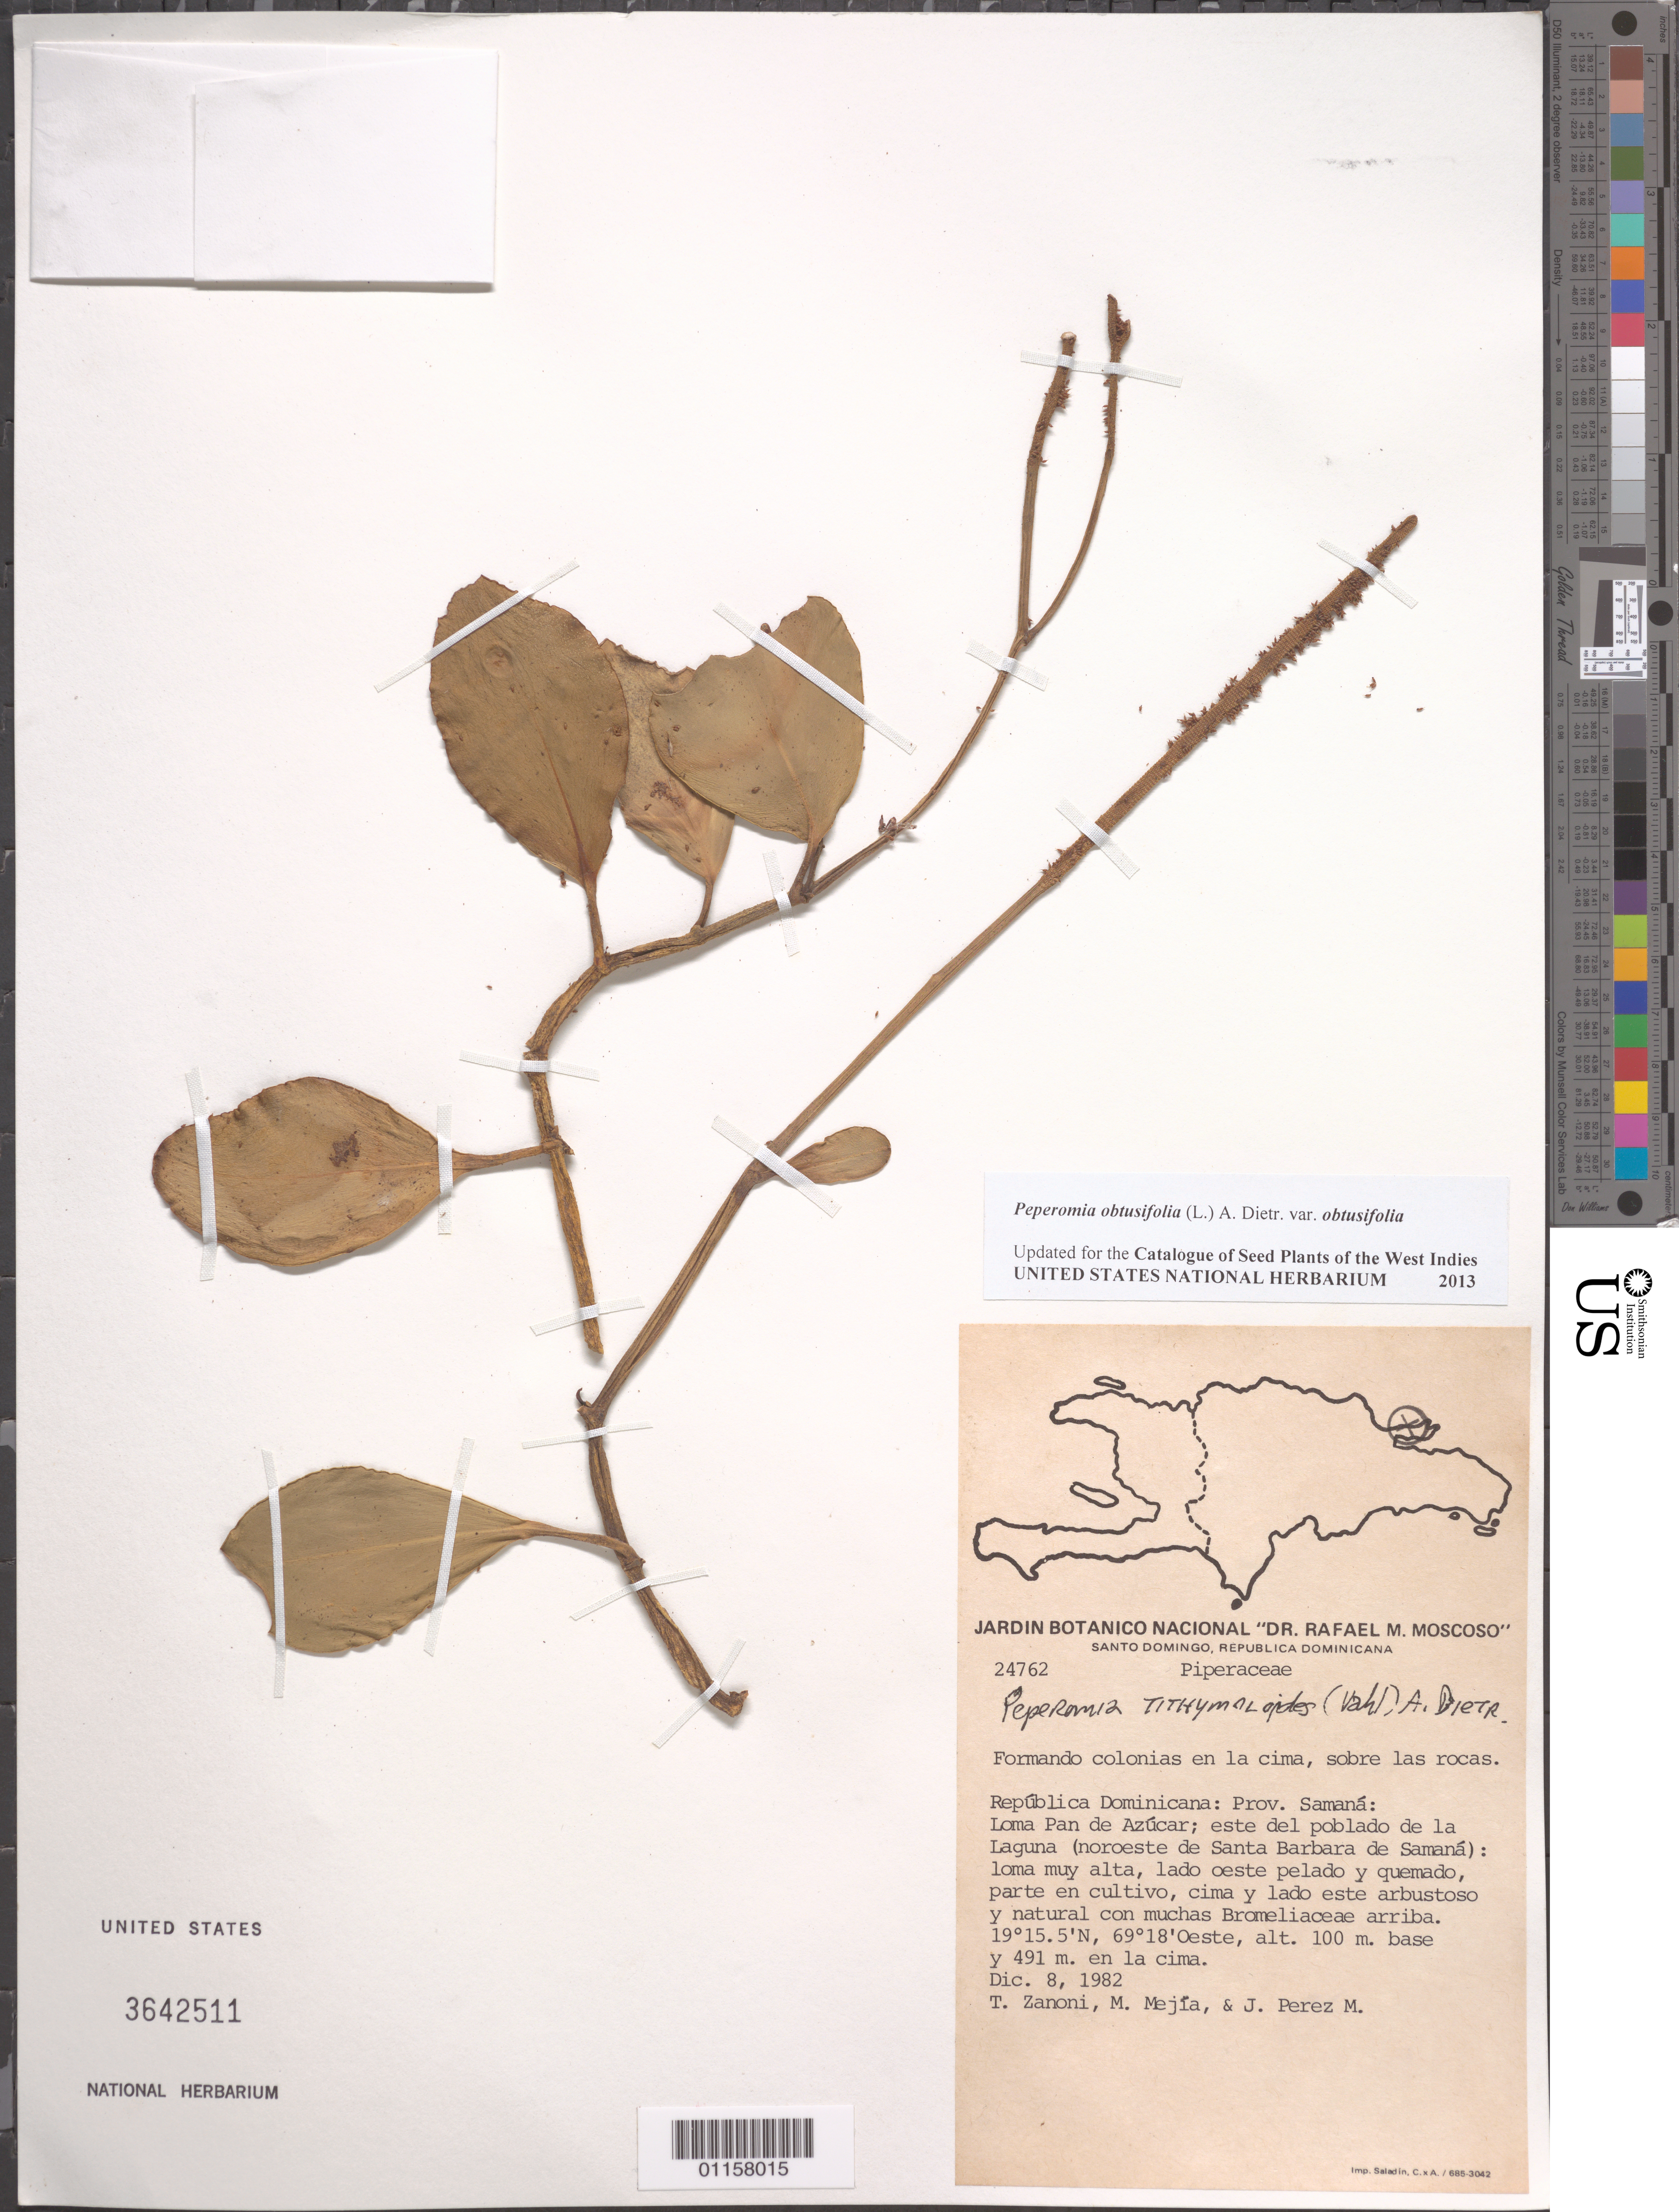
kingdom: Plantae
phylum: Tracheophyta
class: Magnoliopsida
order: Piperales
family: Piperaceae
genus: Peperomia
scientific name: Peperomia obtusifolia var. obtusifolia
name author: (L.) A. Dietr.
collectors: T. A. Zanoni, M. Mejia & J. Perez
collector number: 24762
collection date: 1982-12-08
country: Dominican Republic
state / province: Samaná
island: Hispaniola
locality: Loma Pan de Azúcar; este del poblado de la Laguna (noroeste de Santa Barbara de Samaná).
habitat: Loma muy alta, lado oeste pelado y quemado, parte en cultivo, cima y lado este arbustoso y natural con muchas Bromeliaceae arriba.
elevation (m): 100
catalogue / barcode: US 3642511